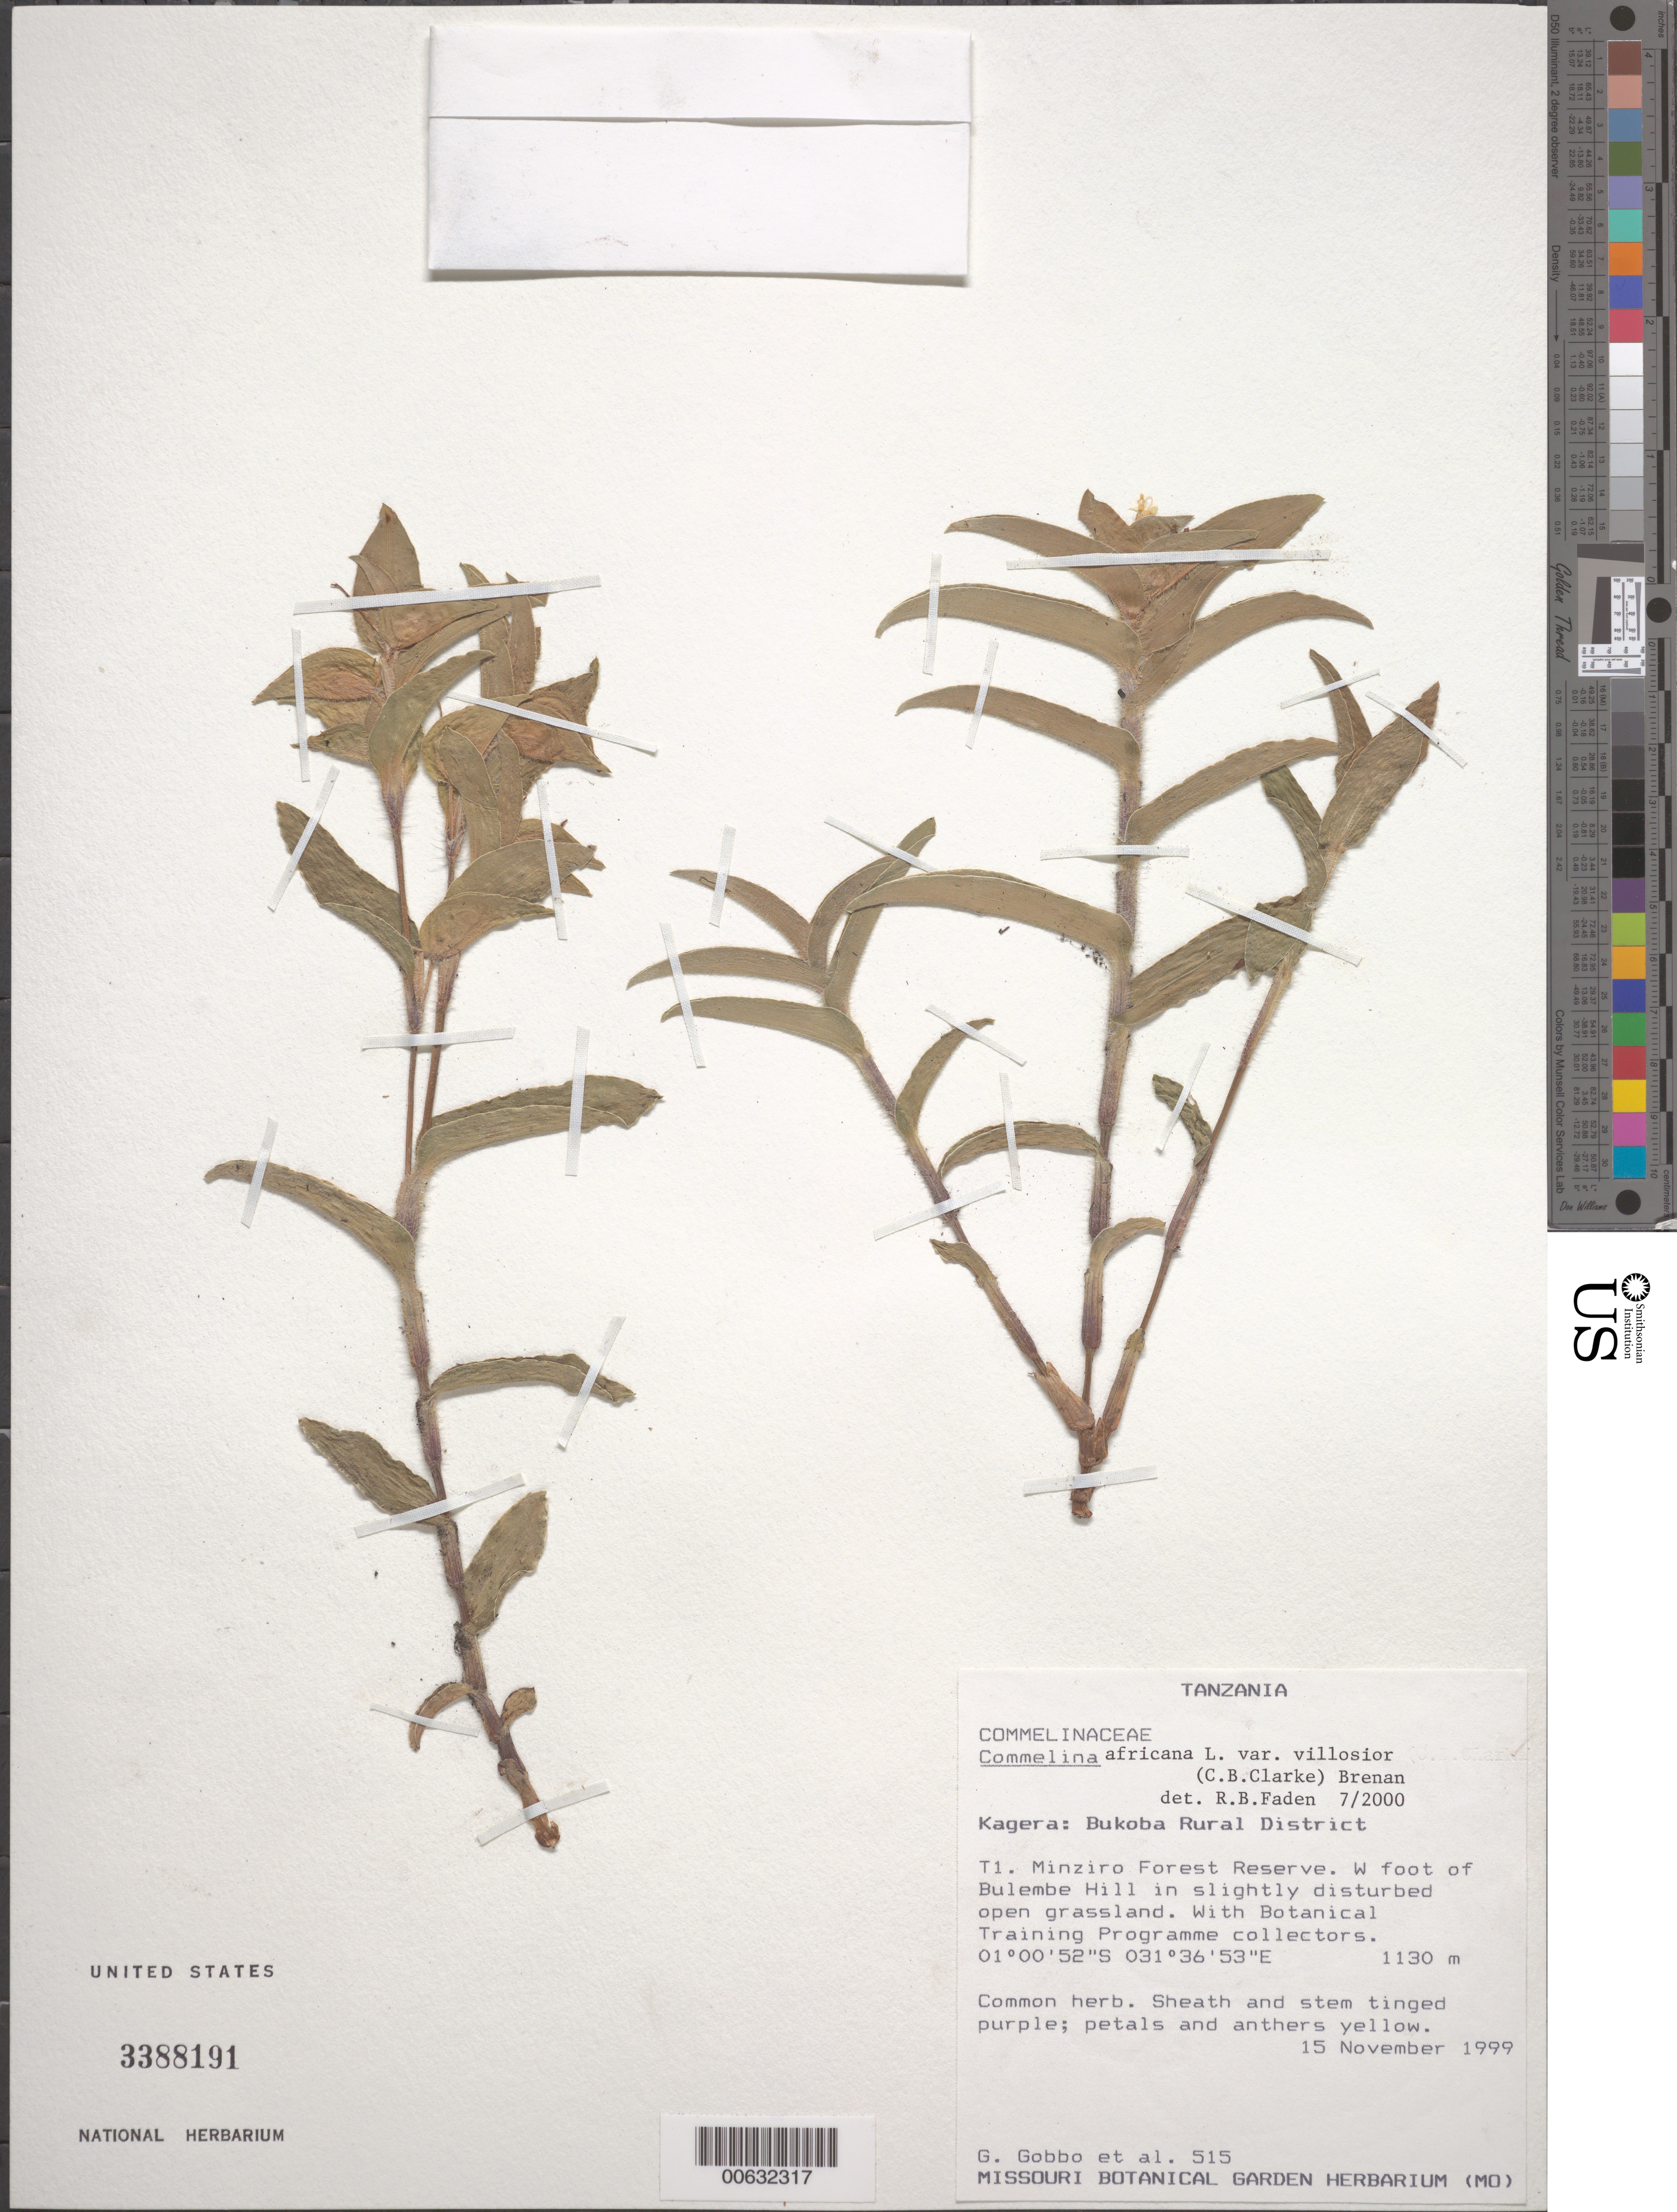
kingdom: Plantae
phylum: Tracheophyta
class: Liliopsida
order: Commelinales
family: Commelinaceae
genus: Commelina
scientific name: Commelina africana var. villosior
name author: (C.B. Clarke) Brenan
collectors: G. Gobbo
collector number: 515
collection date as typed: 15 Nov 1999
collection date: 1999-11-15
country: Tanzania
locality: T1, minziro forest reserve, w foot of bulembe hill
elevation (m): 1130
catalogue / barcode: US 3388191